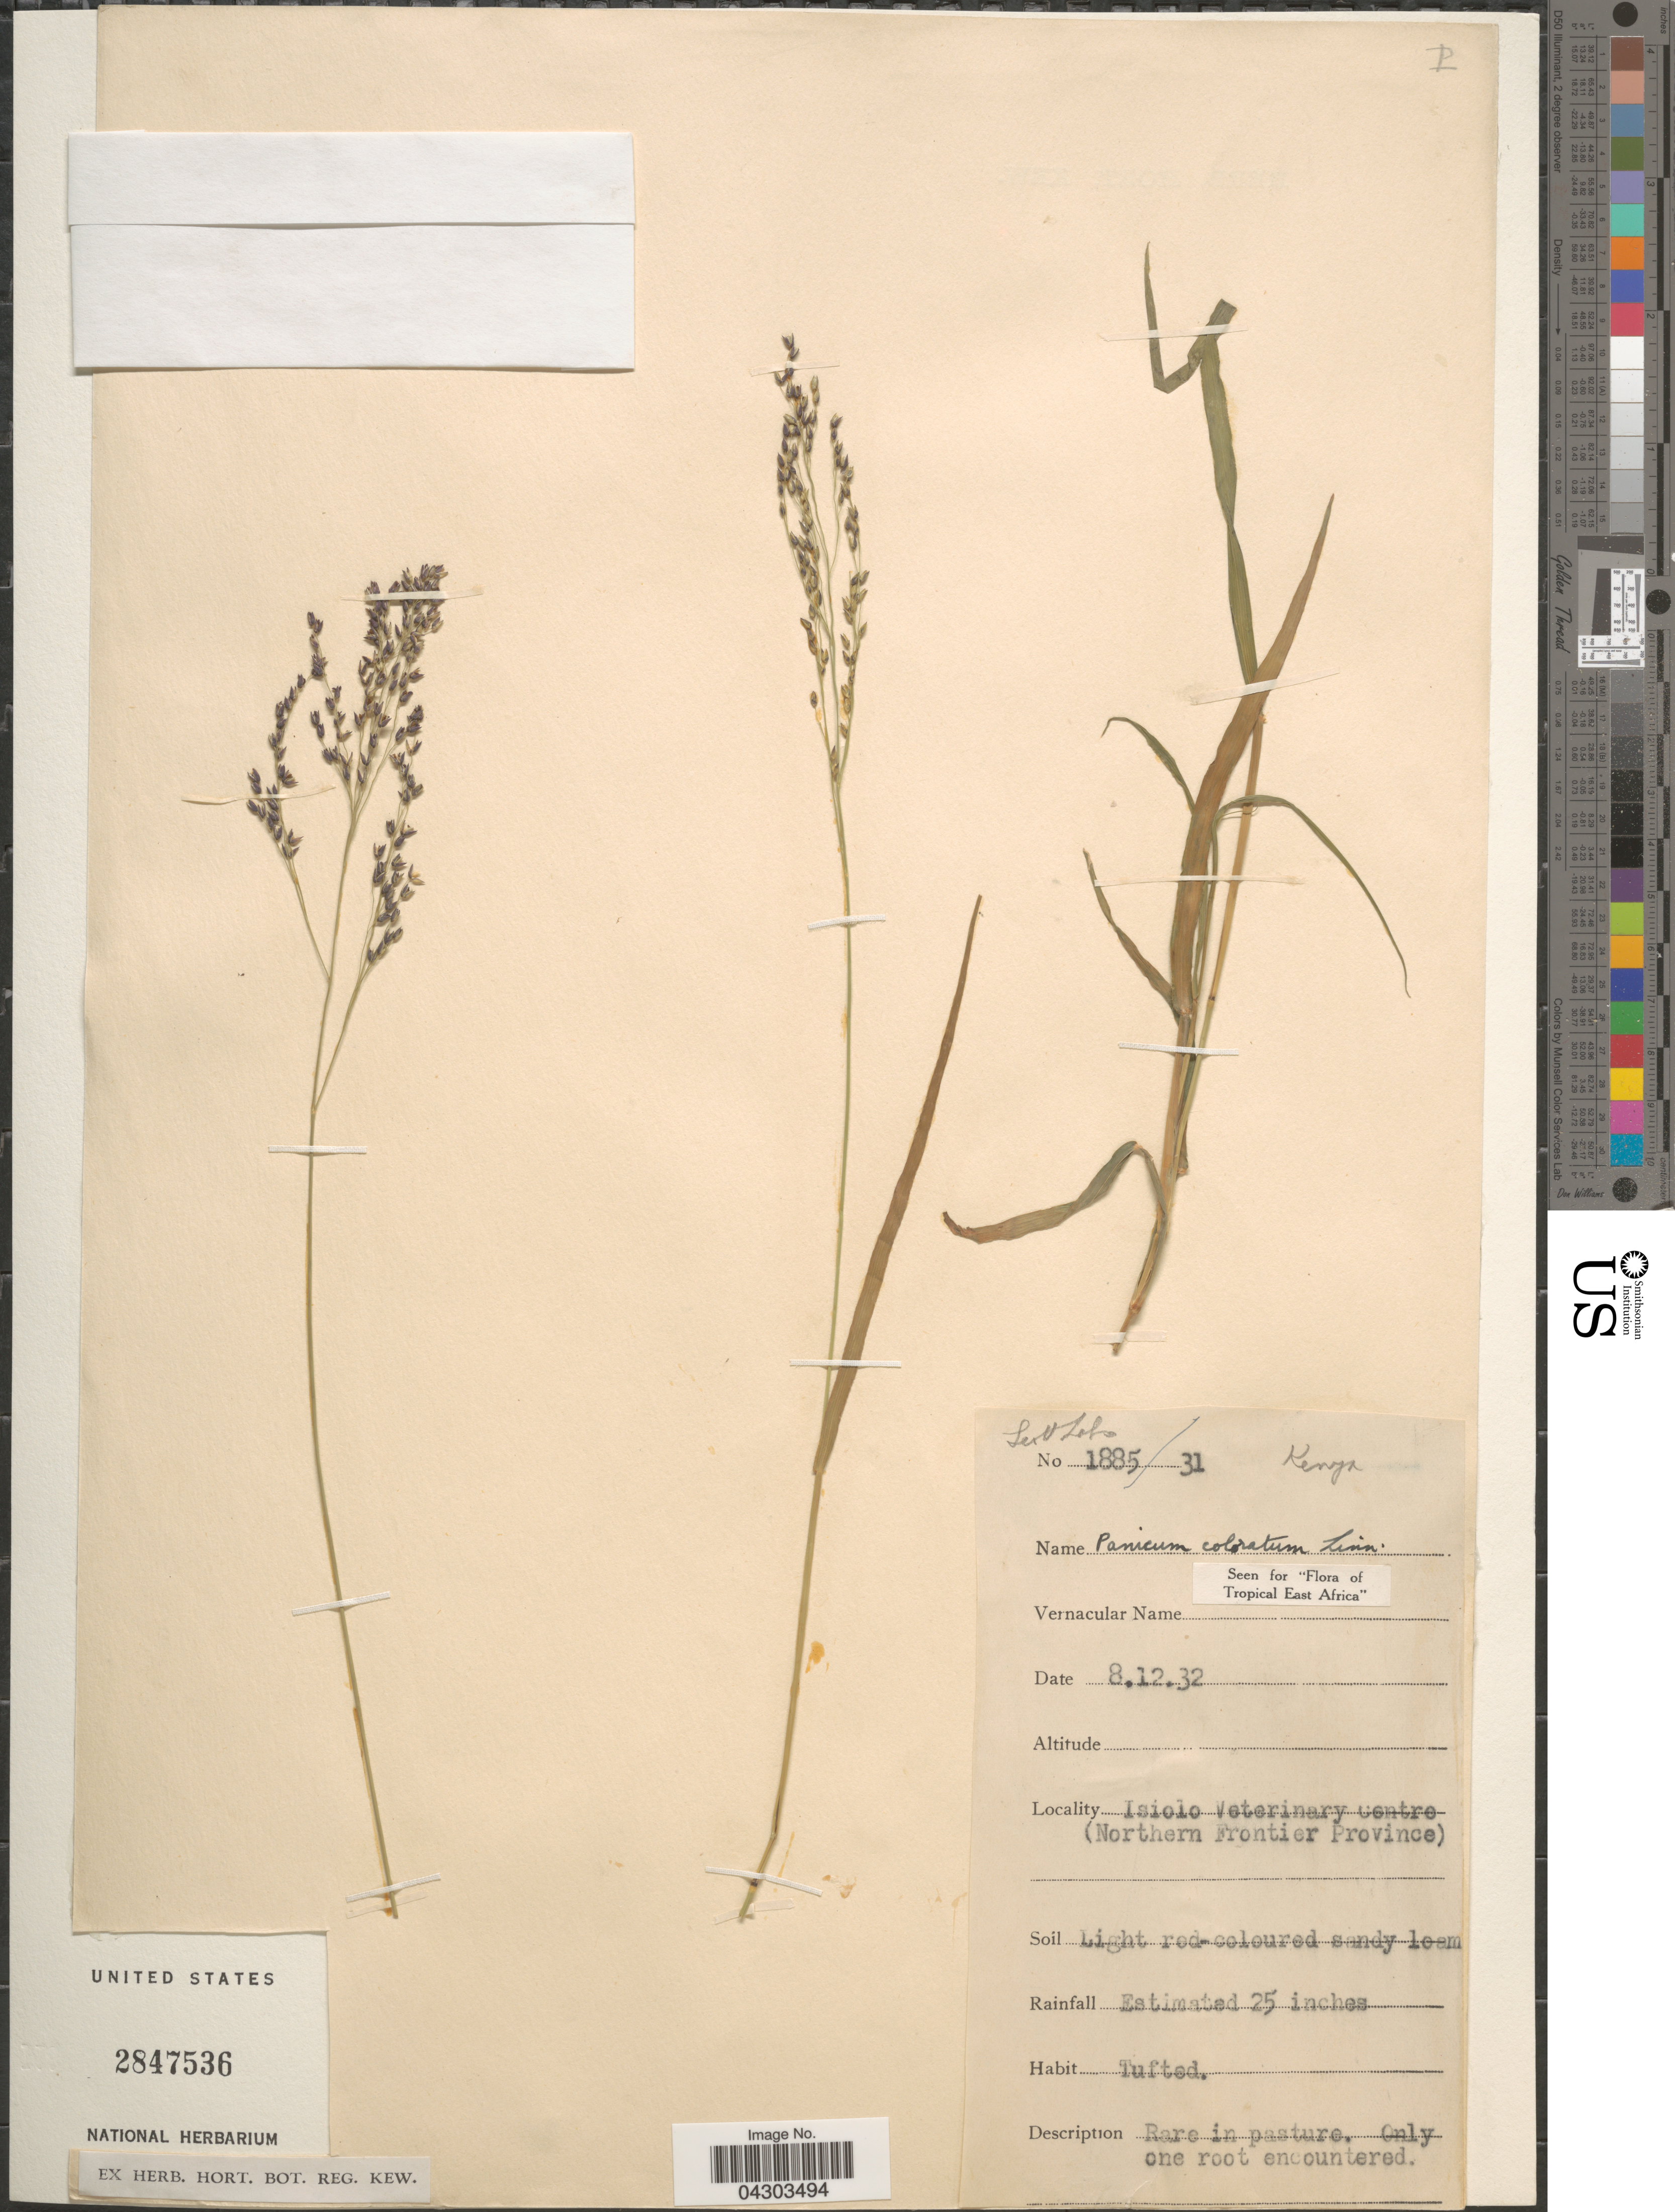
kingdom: Plantae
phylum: Tracheophyta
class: Liliopsida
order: Poales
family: Poaceae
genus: Panicum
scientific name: Panicum coloratum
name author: L.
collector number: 1885 31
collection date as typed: Transcribed d/m/y: 8/12/32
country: Kenya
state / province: Isiolo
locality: Isiolo Veterinary centre (Northern Frontier Province).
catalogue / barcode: US 2847536